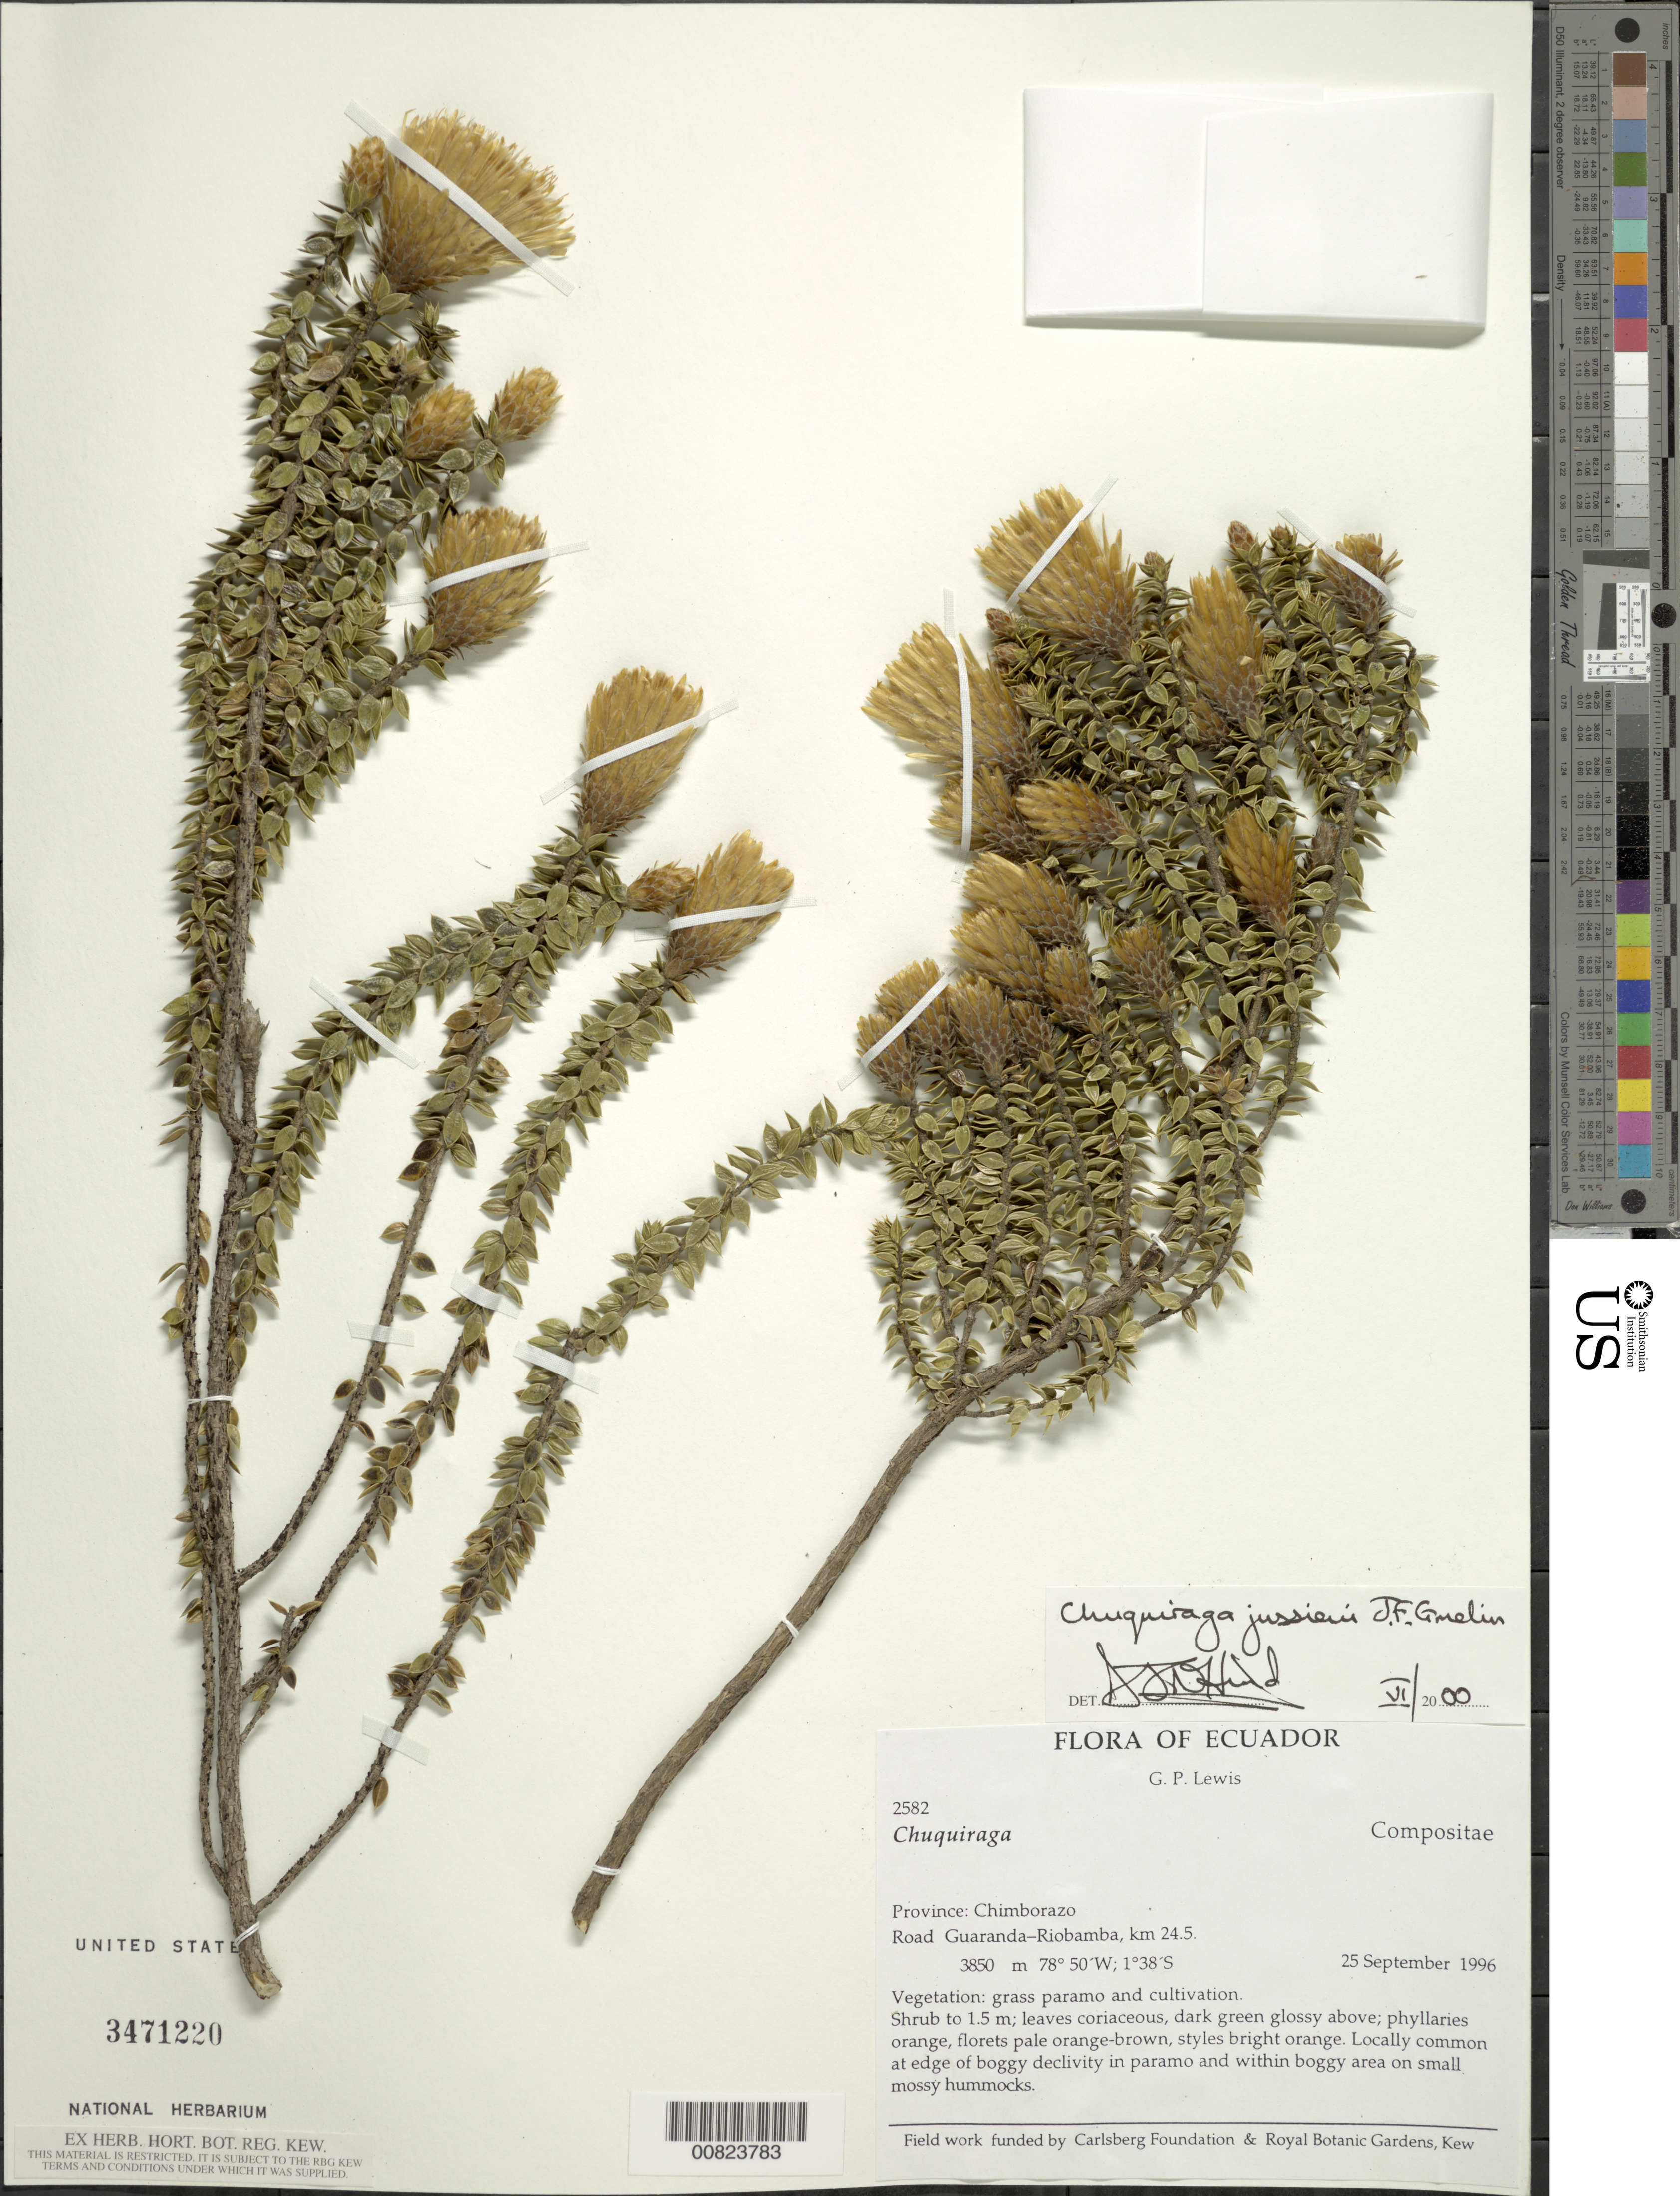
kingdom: Plantae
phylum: Tracheophyta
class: Magnoliopsida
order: Asterales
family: Asteraceae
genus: Chuquiraga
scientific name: Chuquiraga jussieui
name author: J.F. Gmel.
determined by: Hind, N.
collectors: G. P. Lewis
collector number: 2582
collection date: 1996-09-25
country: Ecuador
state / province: Chimborazo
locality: Guaranda to Riobamba road, km 24.5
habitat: Grass paramo and cultivation; at edge of boggy declivity in paramo and within boggy area on small mossy hummocks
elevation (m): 3850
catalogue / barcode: US 3471220